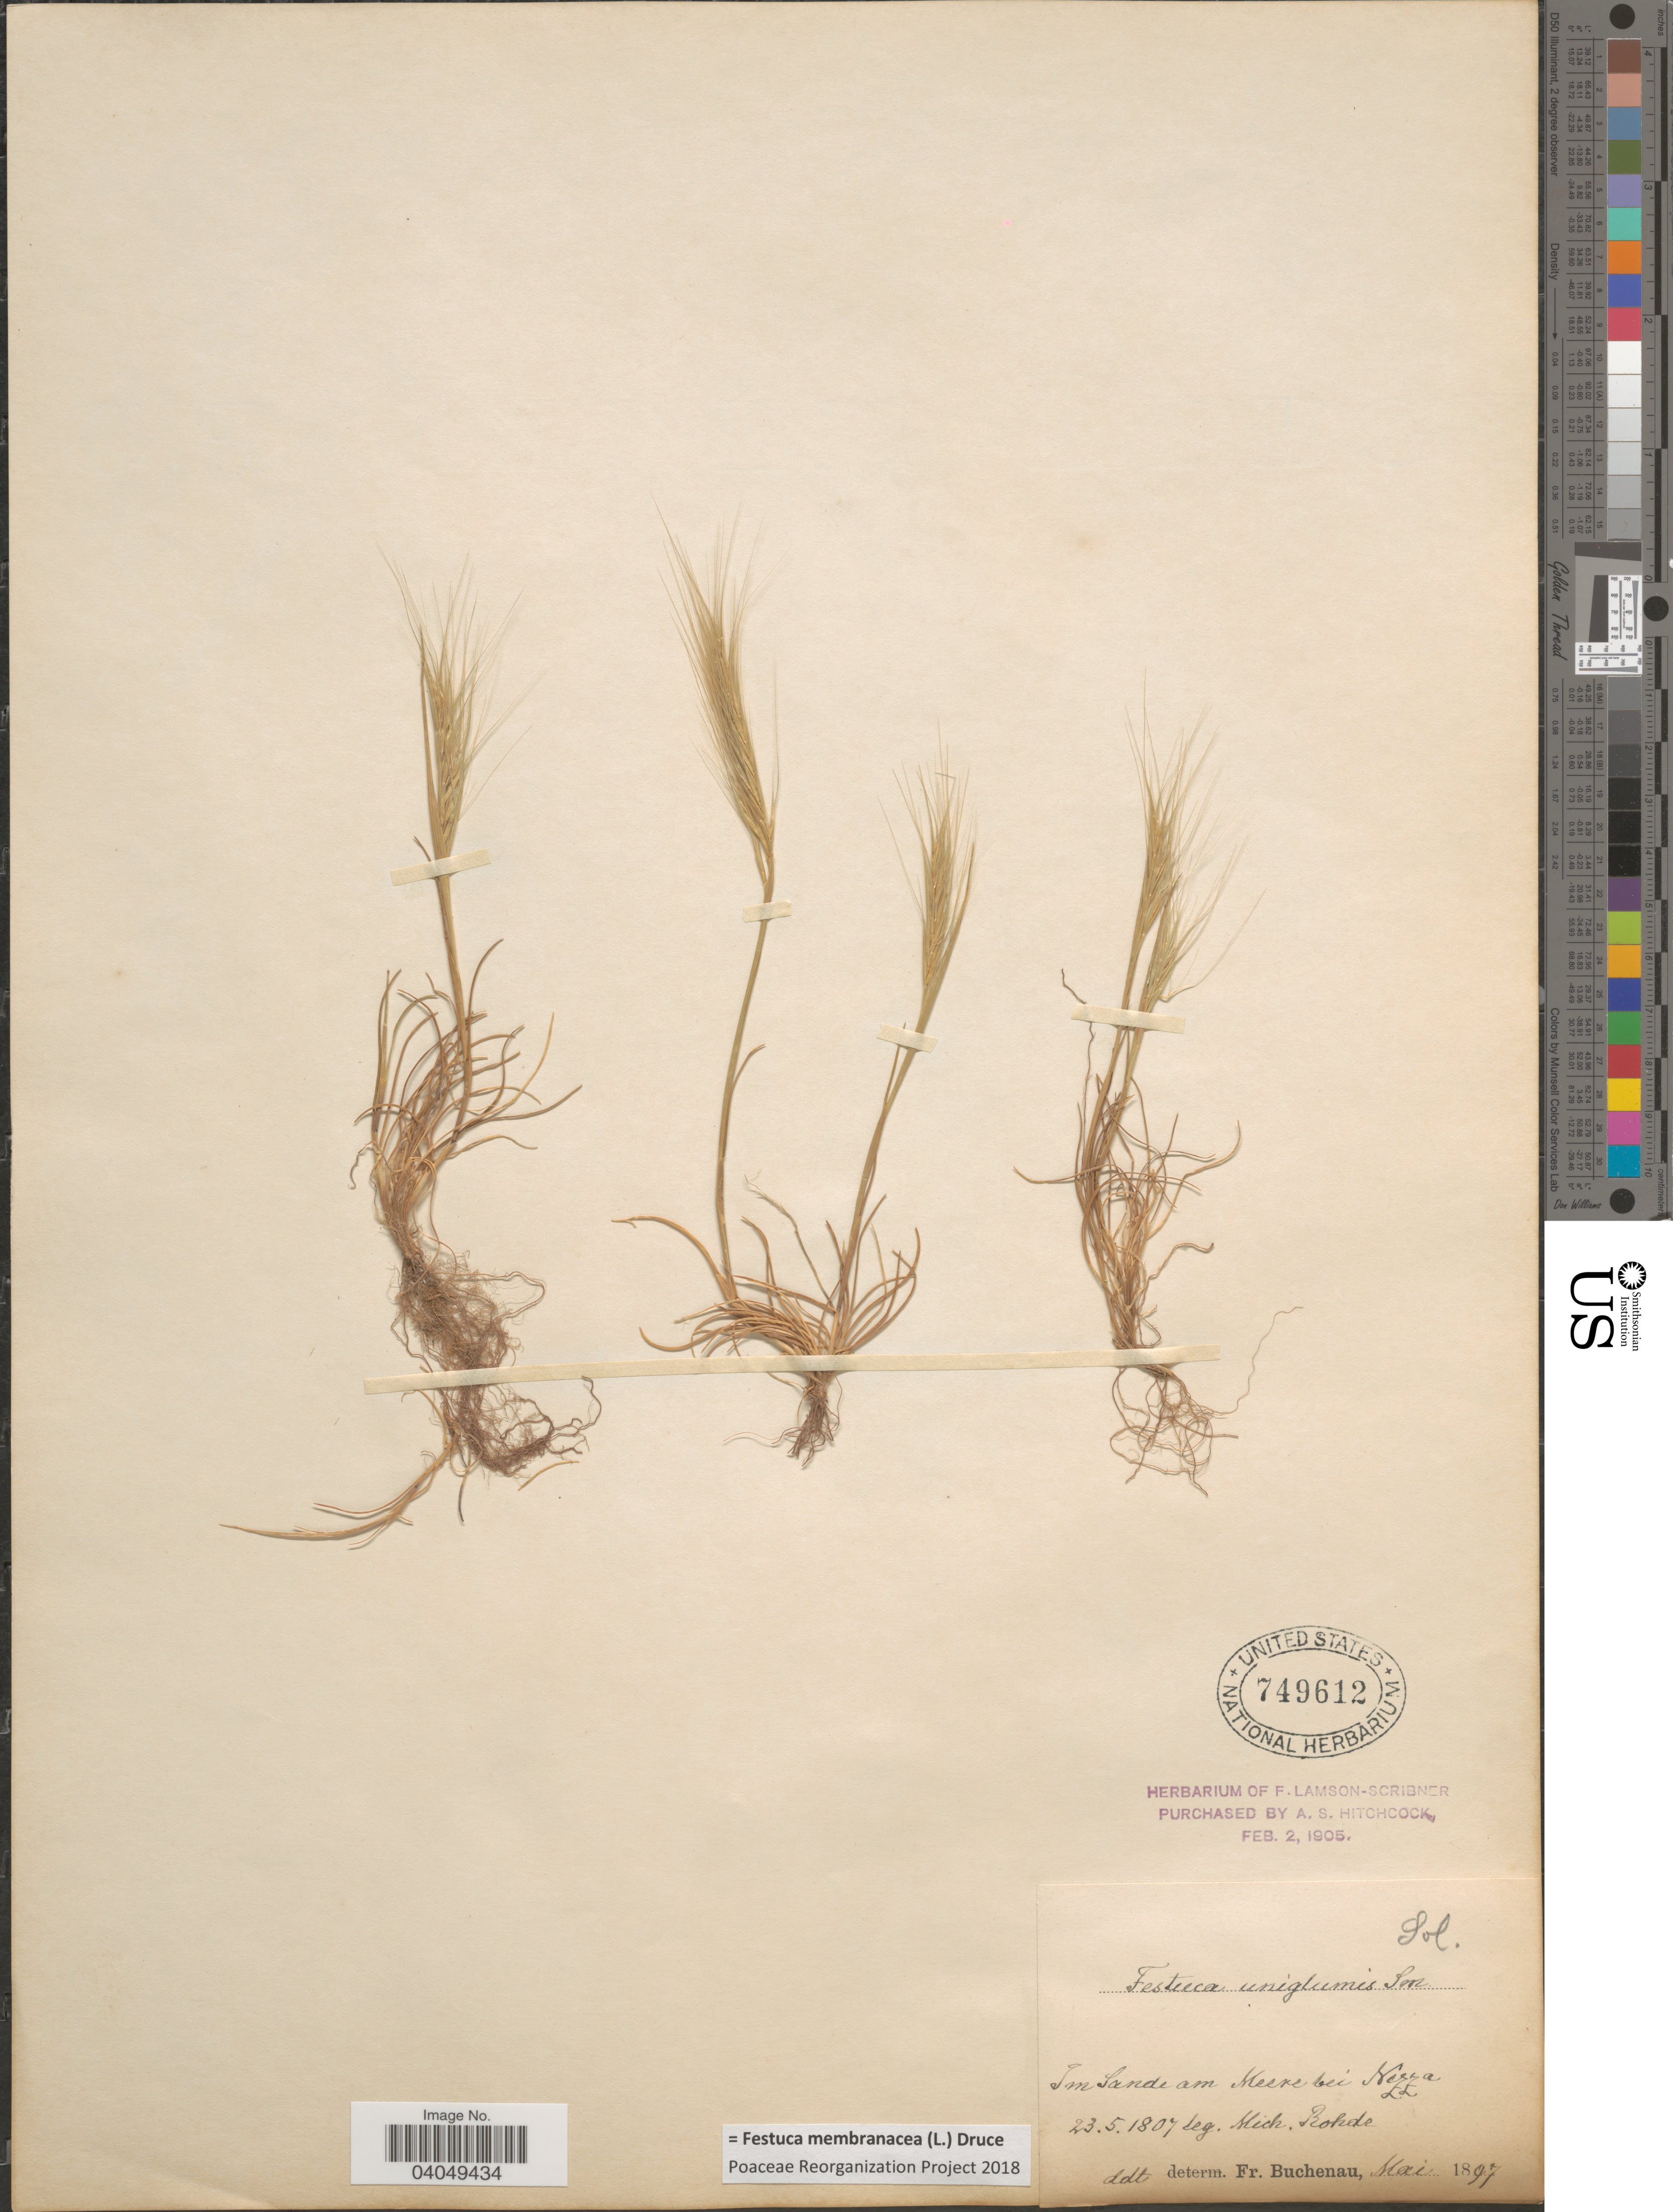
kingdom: Plantae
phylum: Tracheophyta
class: Liliopsida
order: Poales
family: Poaceae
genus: Festuca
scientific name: Festuca membranacea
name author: Kit.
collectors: M. Rohde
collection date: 1807-05-23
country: Italy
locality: Im Sande am Meere bei Nezza.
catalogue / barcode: US 749612